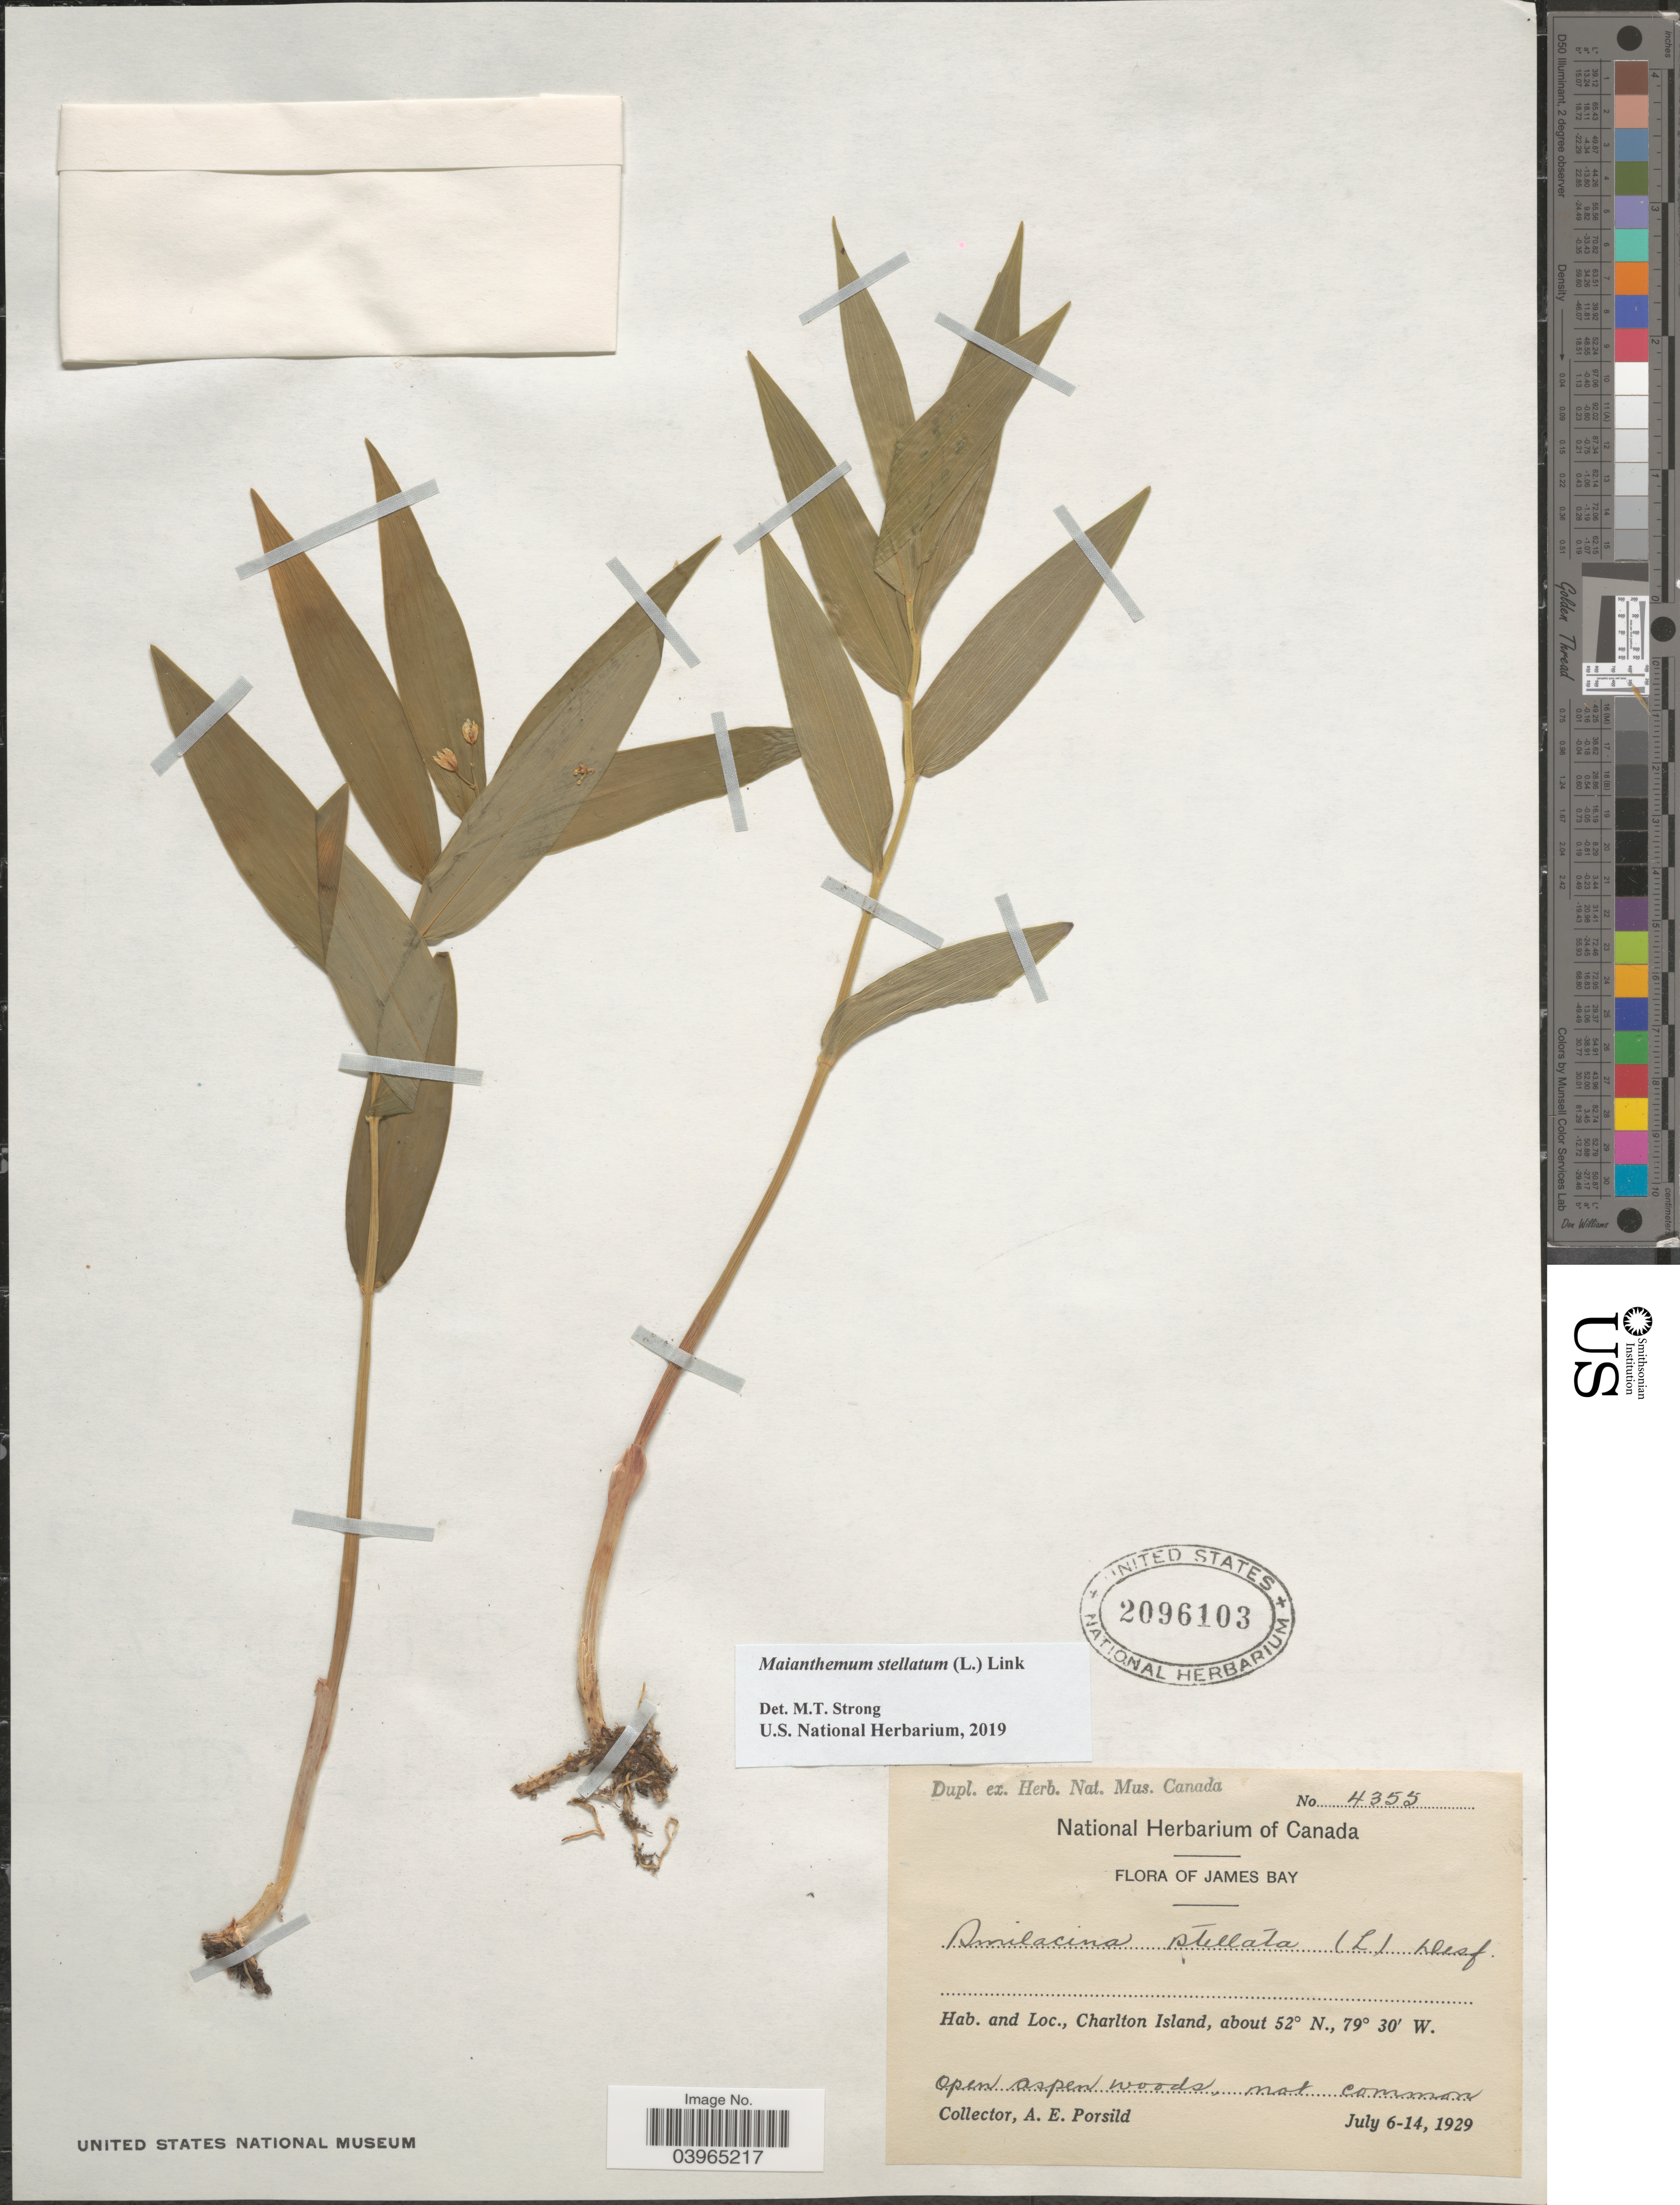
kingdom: Plantae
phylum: Tracheophyta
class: Liliopsida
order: Asparagales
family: Asparagaceae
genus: Maianthemum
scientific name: Maianthemum stellatum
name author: (L.) Link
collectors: A. E. Porsild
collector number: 4355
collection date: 1929-07-06/1929-07-14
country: Canada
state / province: Nunavut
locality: James Bay. Charlton Island.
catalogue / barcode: US 2096103